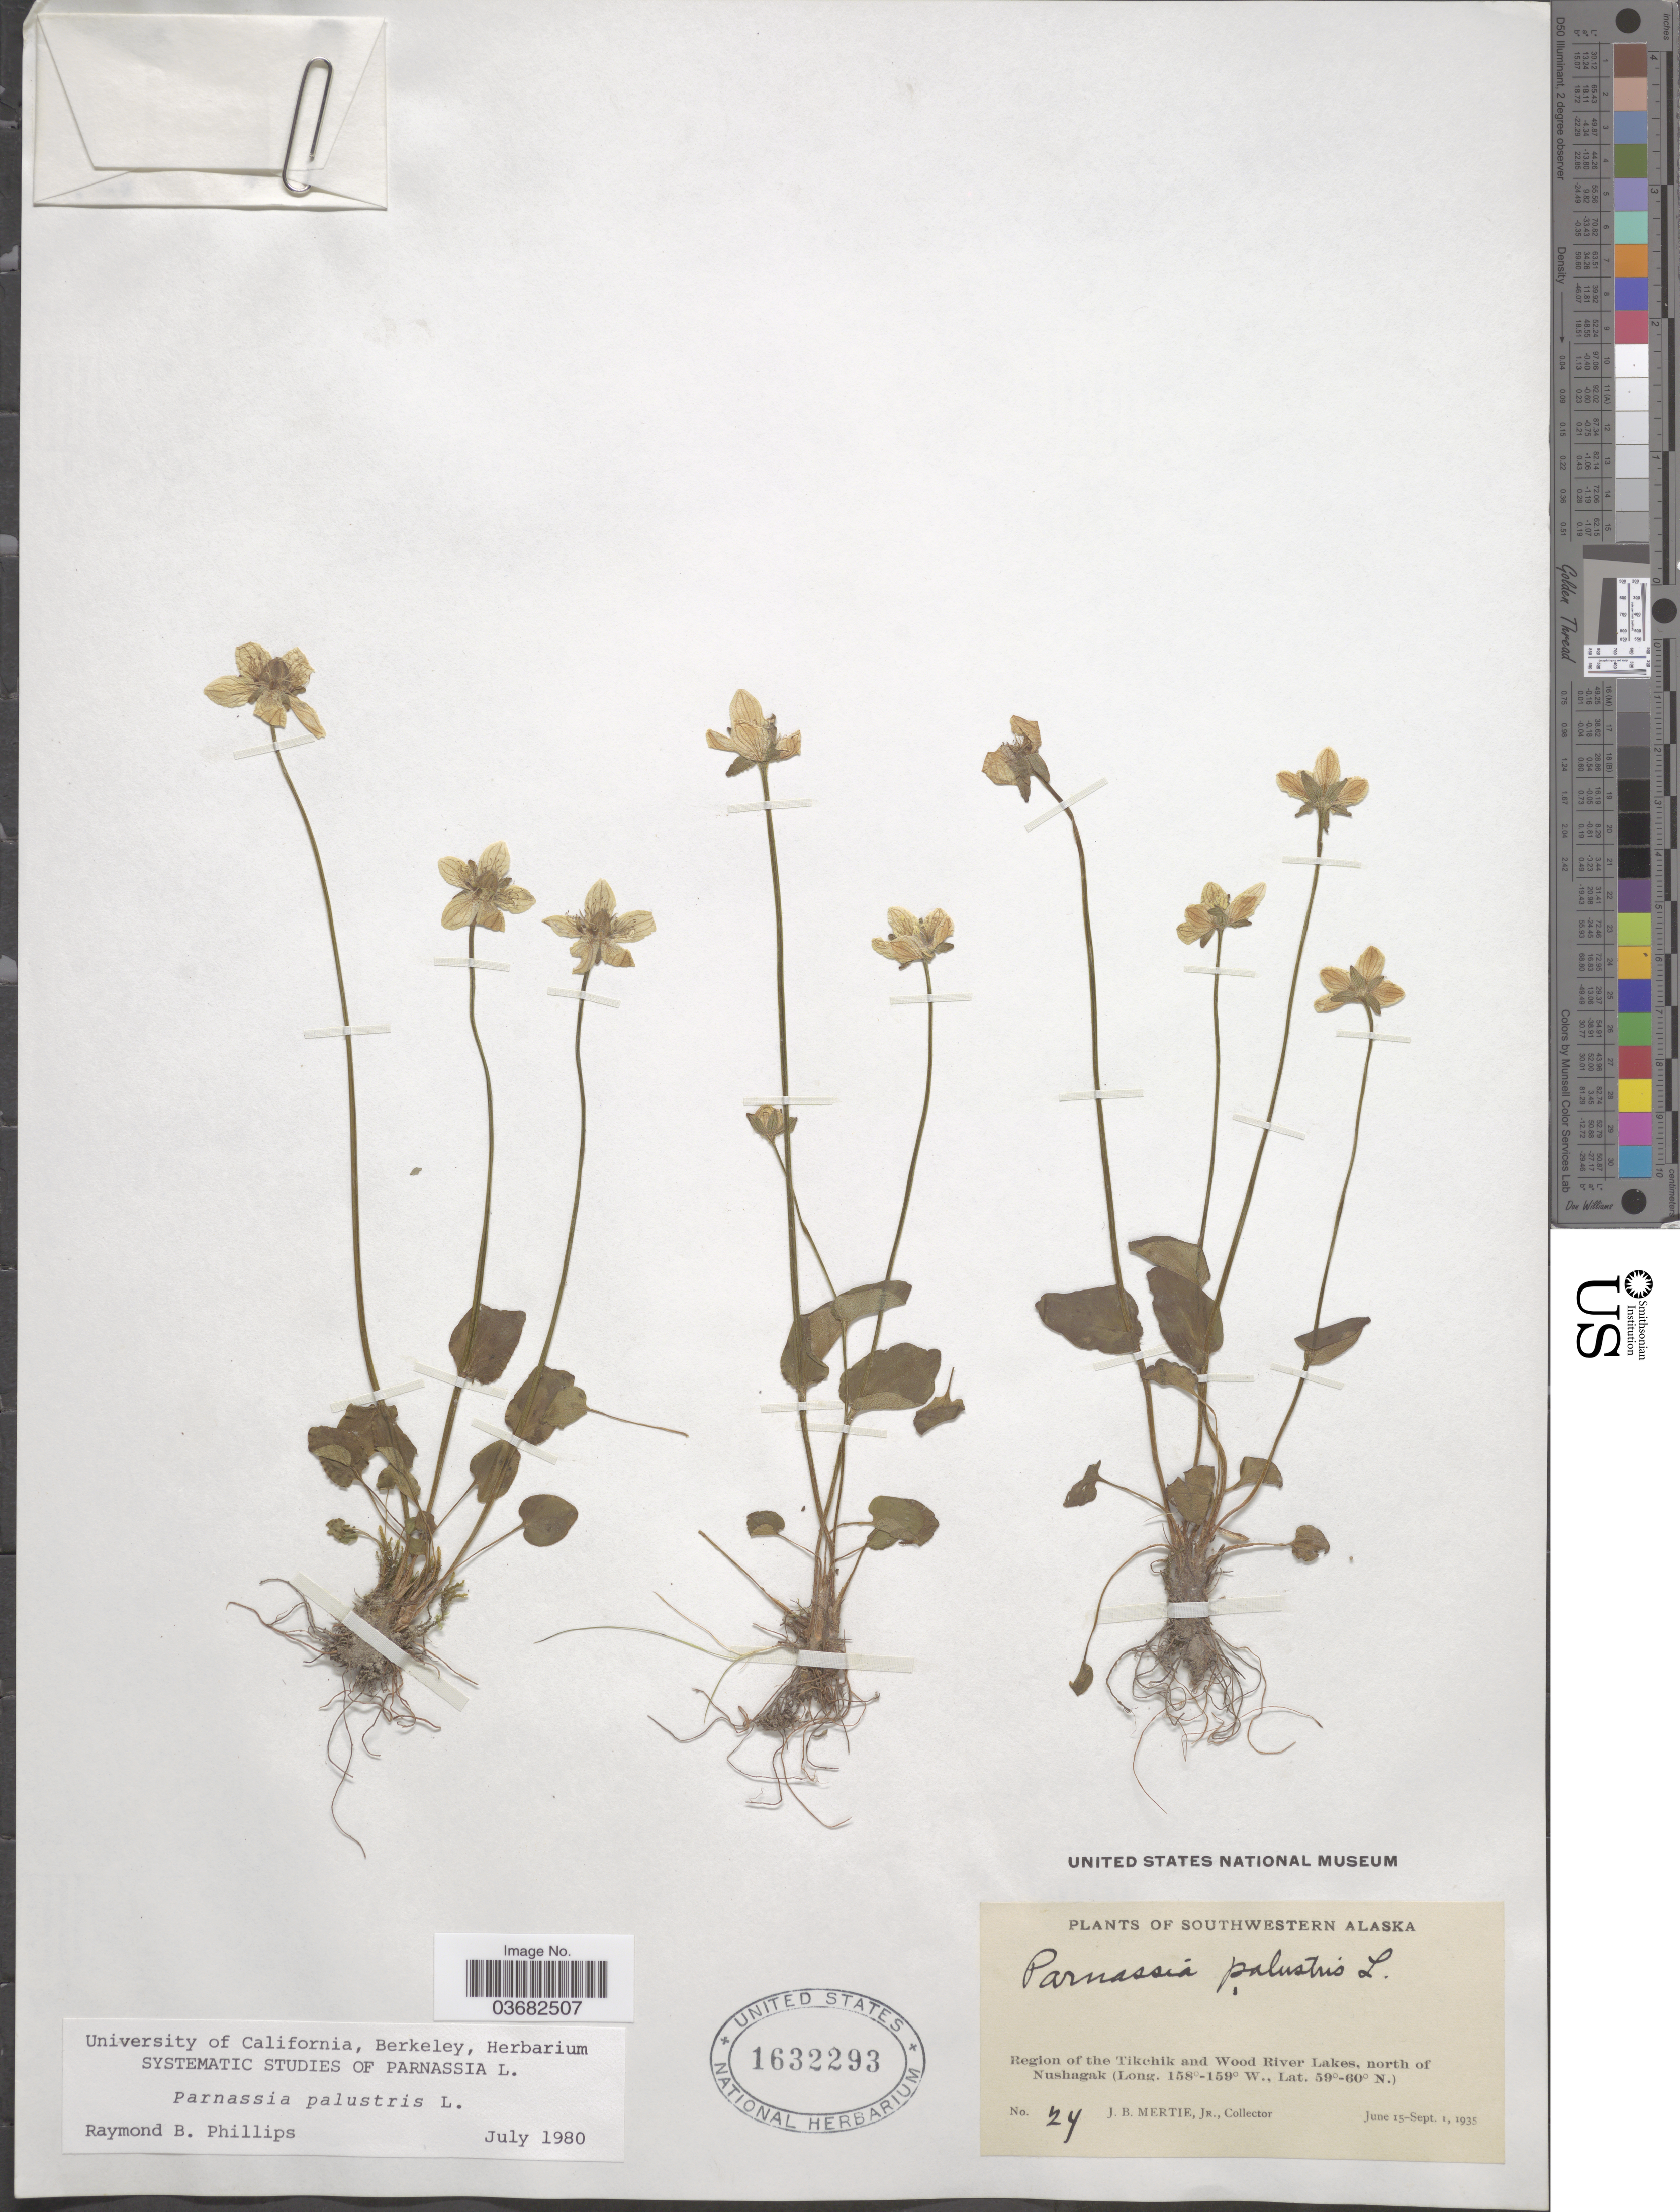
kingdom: Plantae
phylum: Tracheophyta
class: Magnoliopsida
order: Celastrales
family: Parnassiaceae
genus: Parnassia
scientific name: Parnassia palustris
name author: L.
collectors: J. Mertie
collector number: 24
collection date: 1935-06-15/1935-09-01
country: United States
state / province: Alaska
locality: Southwestern Alaska. Region of the Tikchik and Wood River Lakes, north of Nushagak.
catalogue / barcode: US 1632293